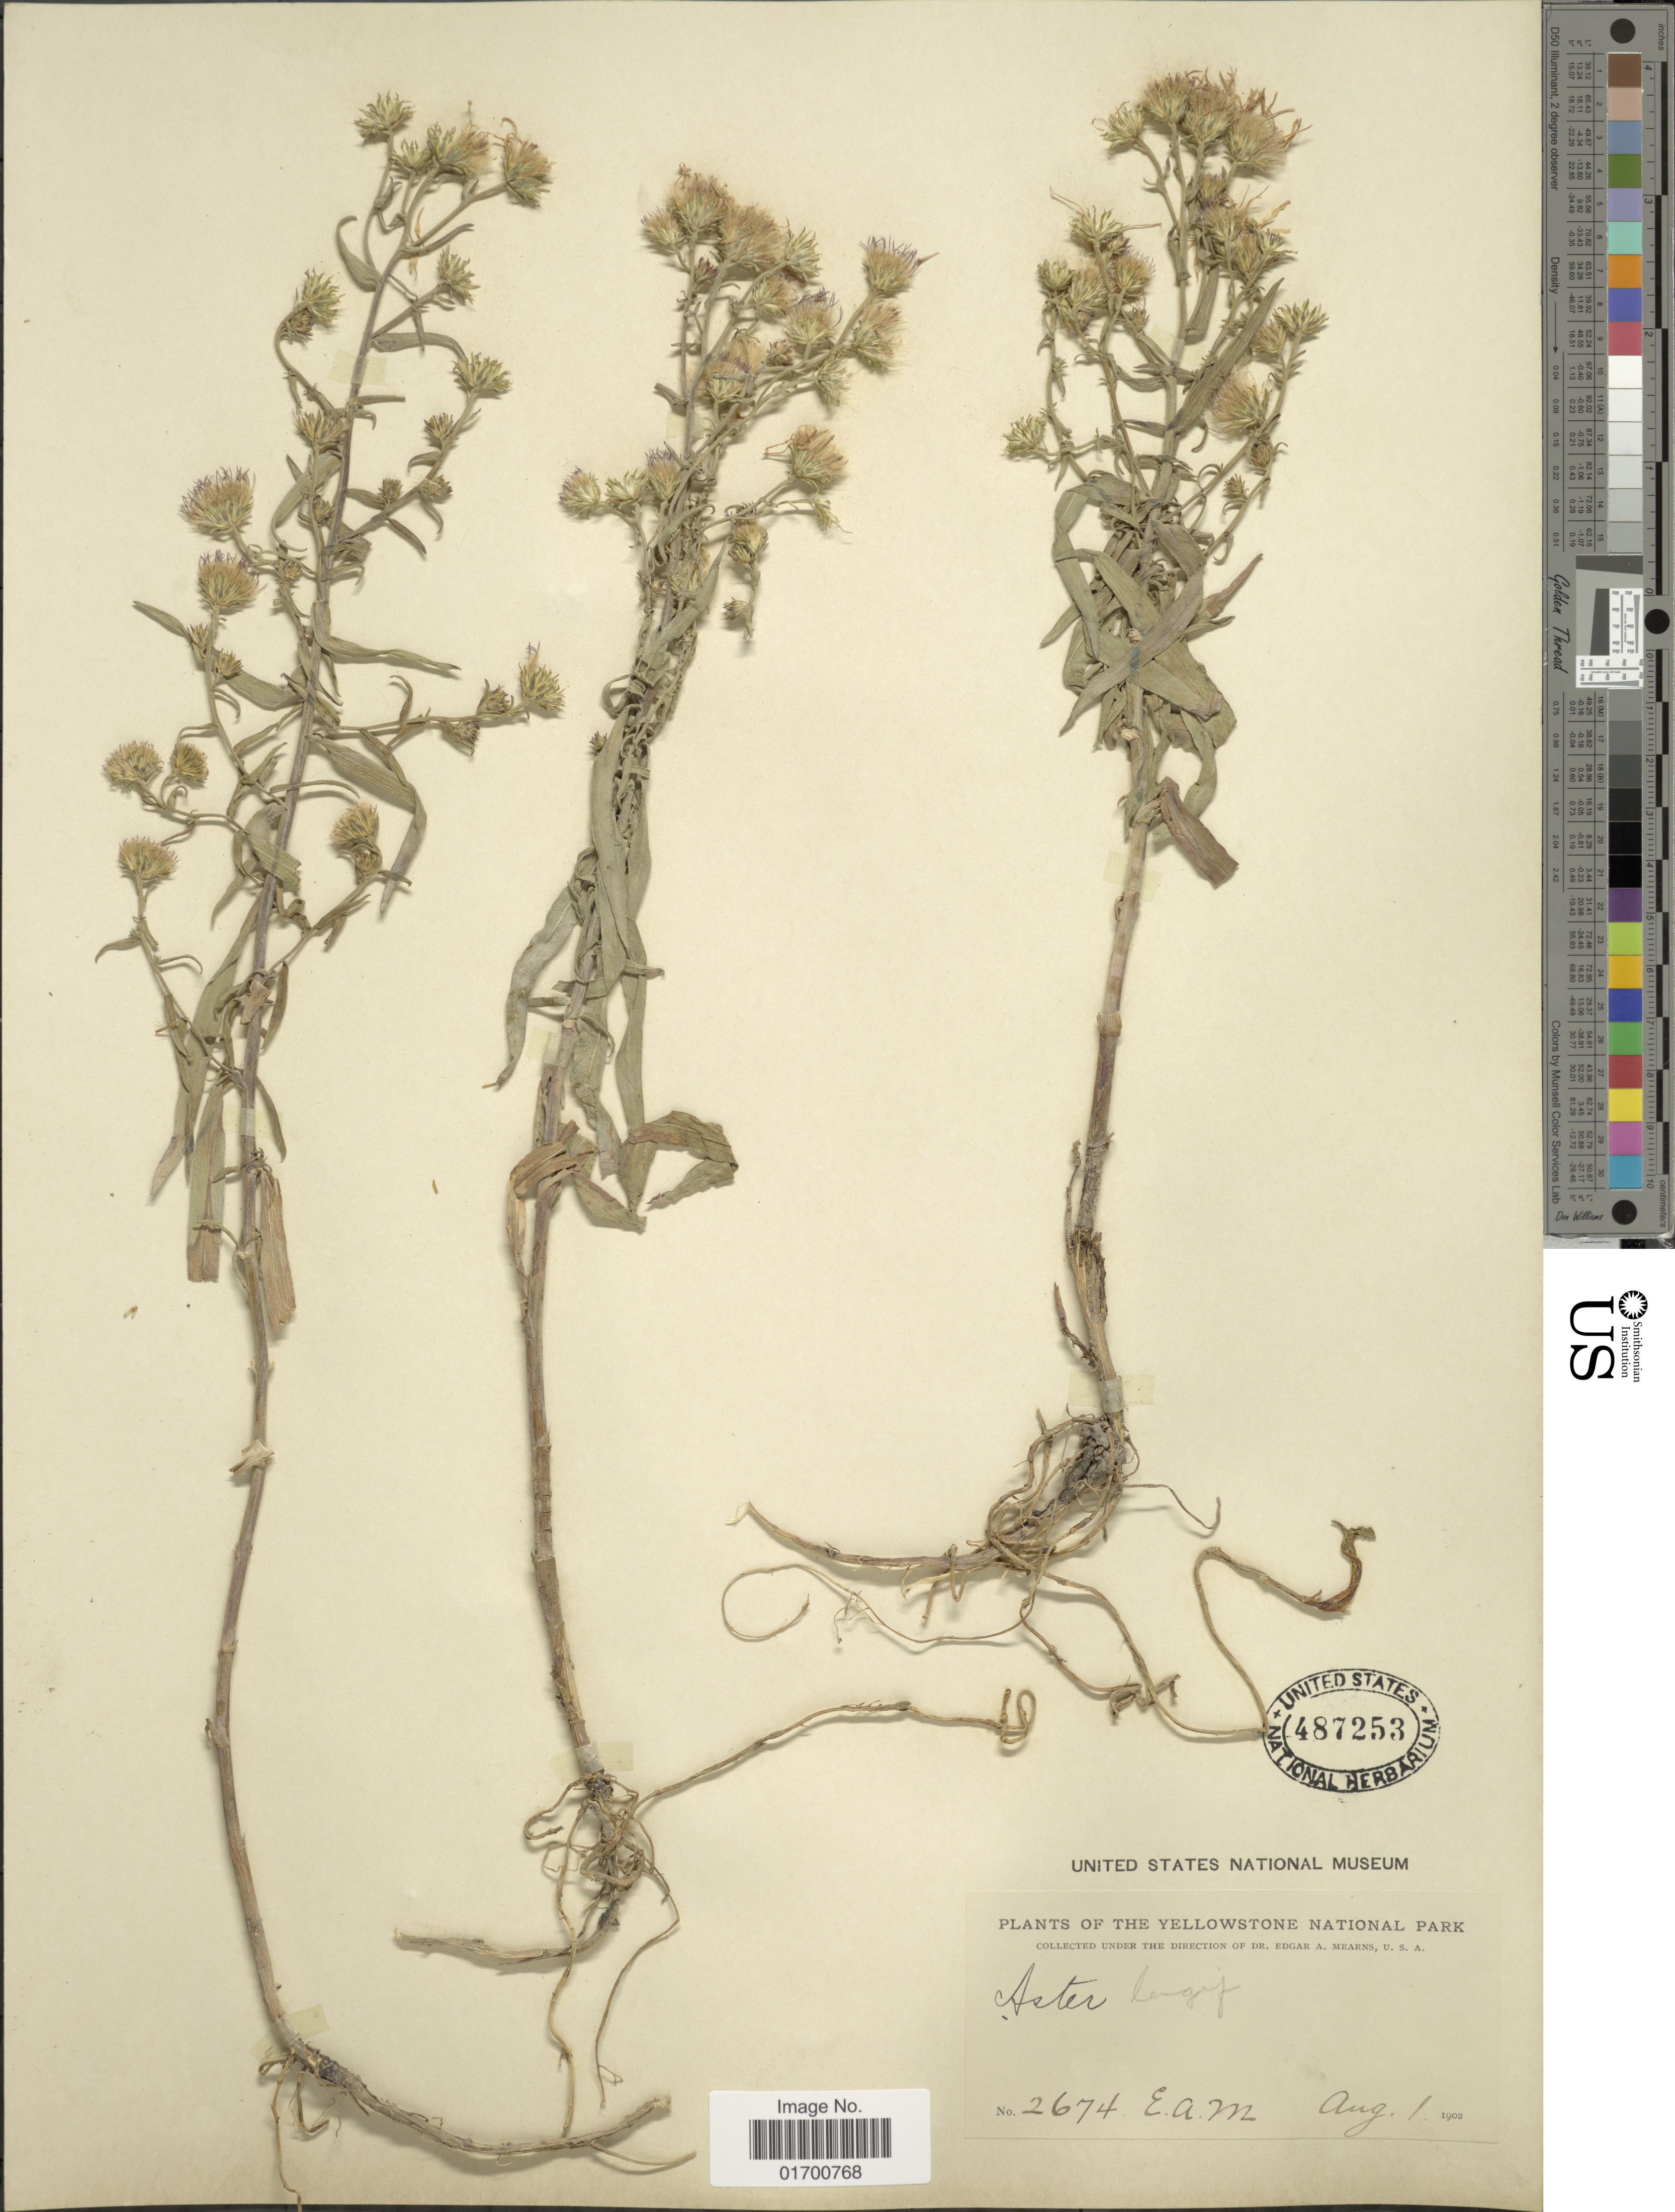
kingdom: Plantae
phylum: Tracheophyta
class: Magnoliopsida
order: Asterales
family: Asteraceae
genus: Symphyotrichum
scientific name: Symphyotrichum longifolium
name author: (Lam.) G.L. Nesom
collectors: E. A. Mearns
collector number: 2674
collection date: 1902-08-01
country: United States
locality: The Yellowstone National Park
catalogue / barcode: US 487253